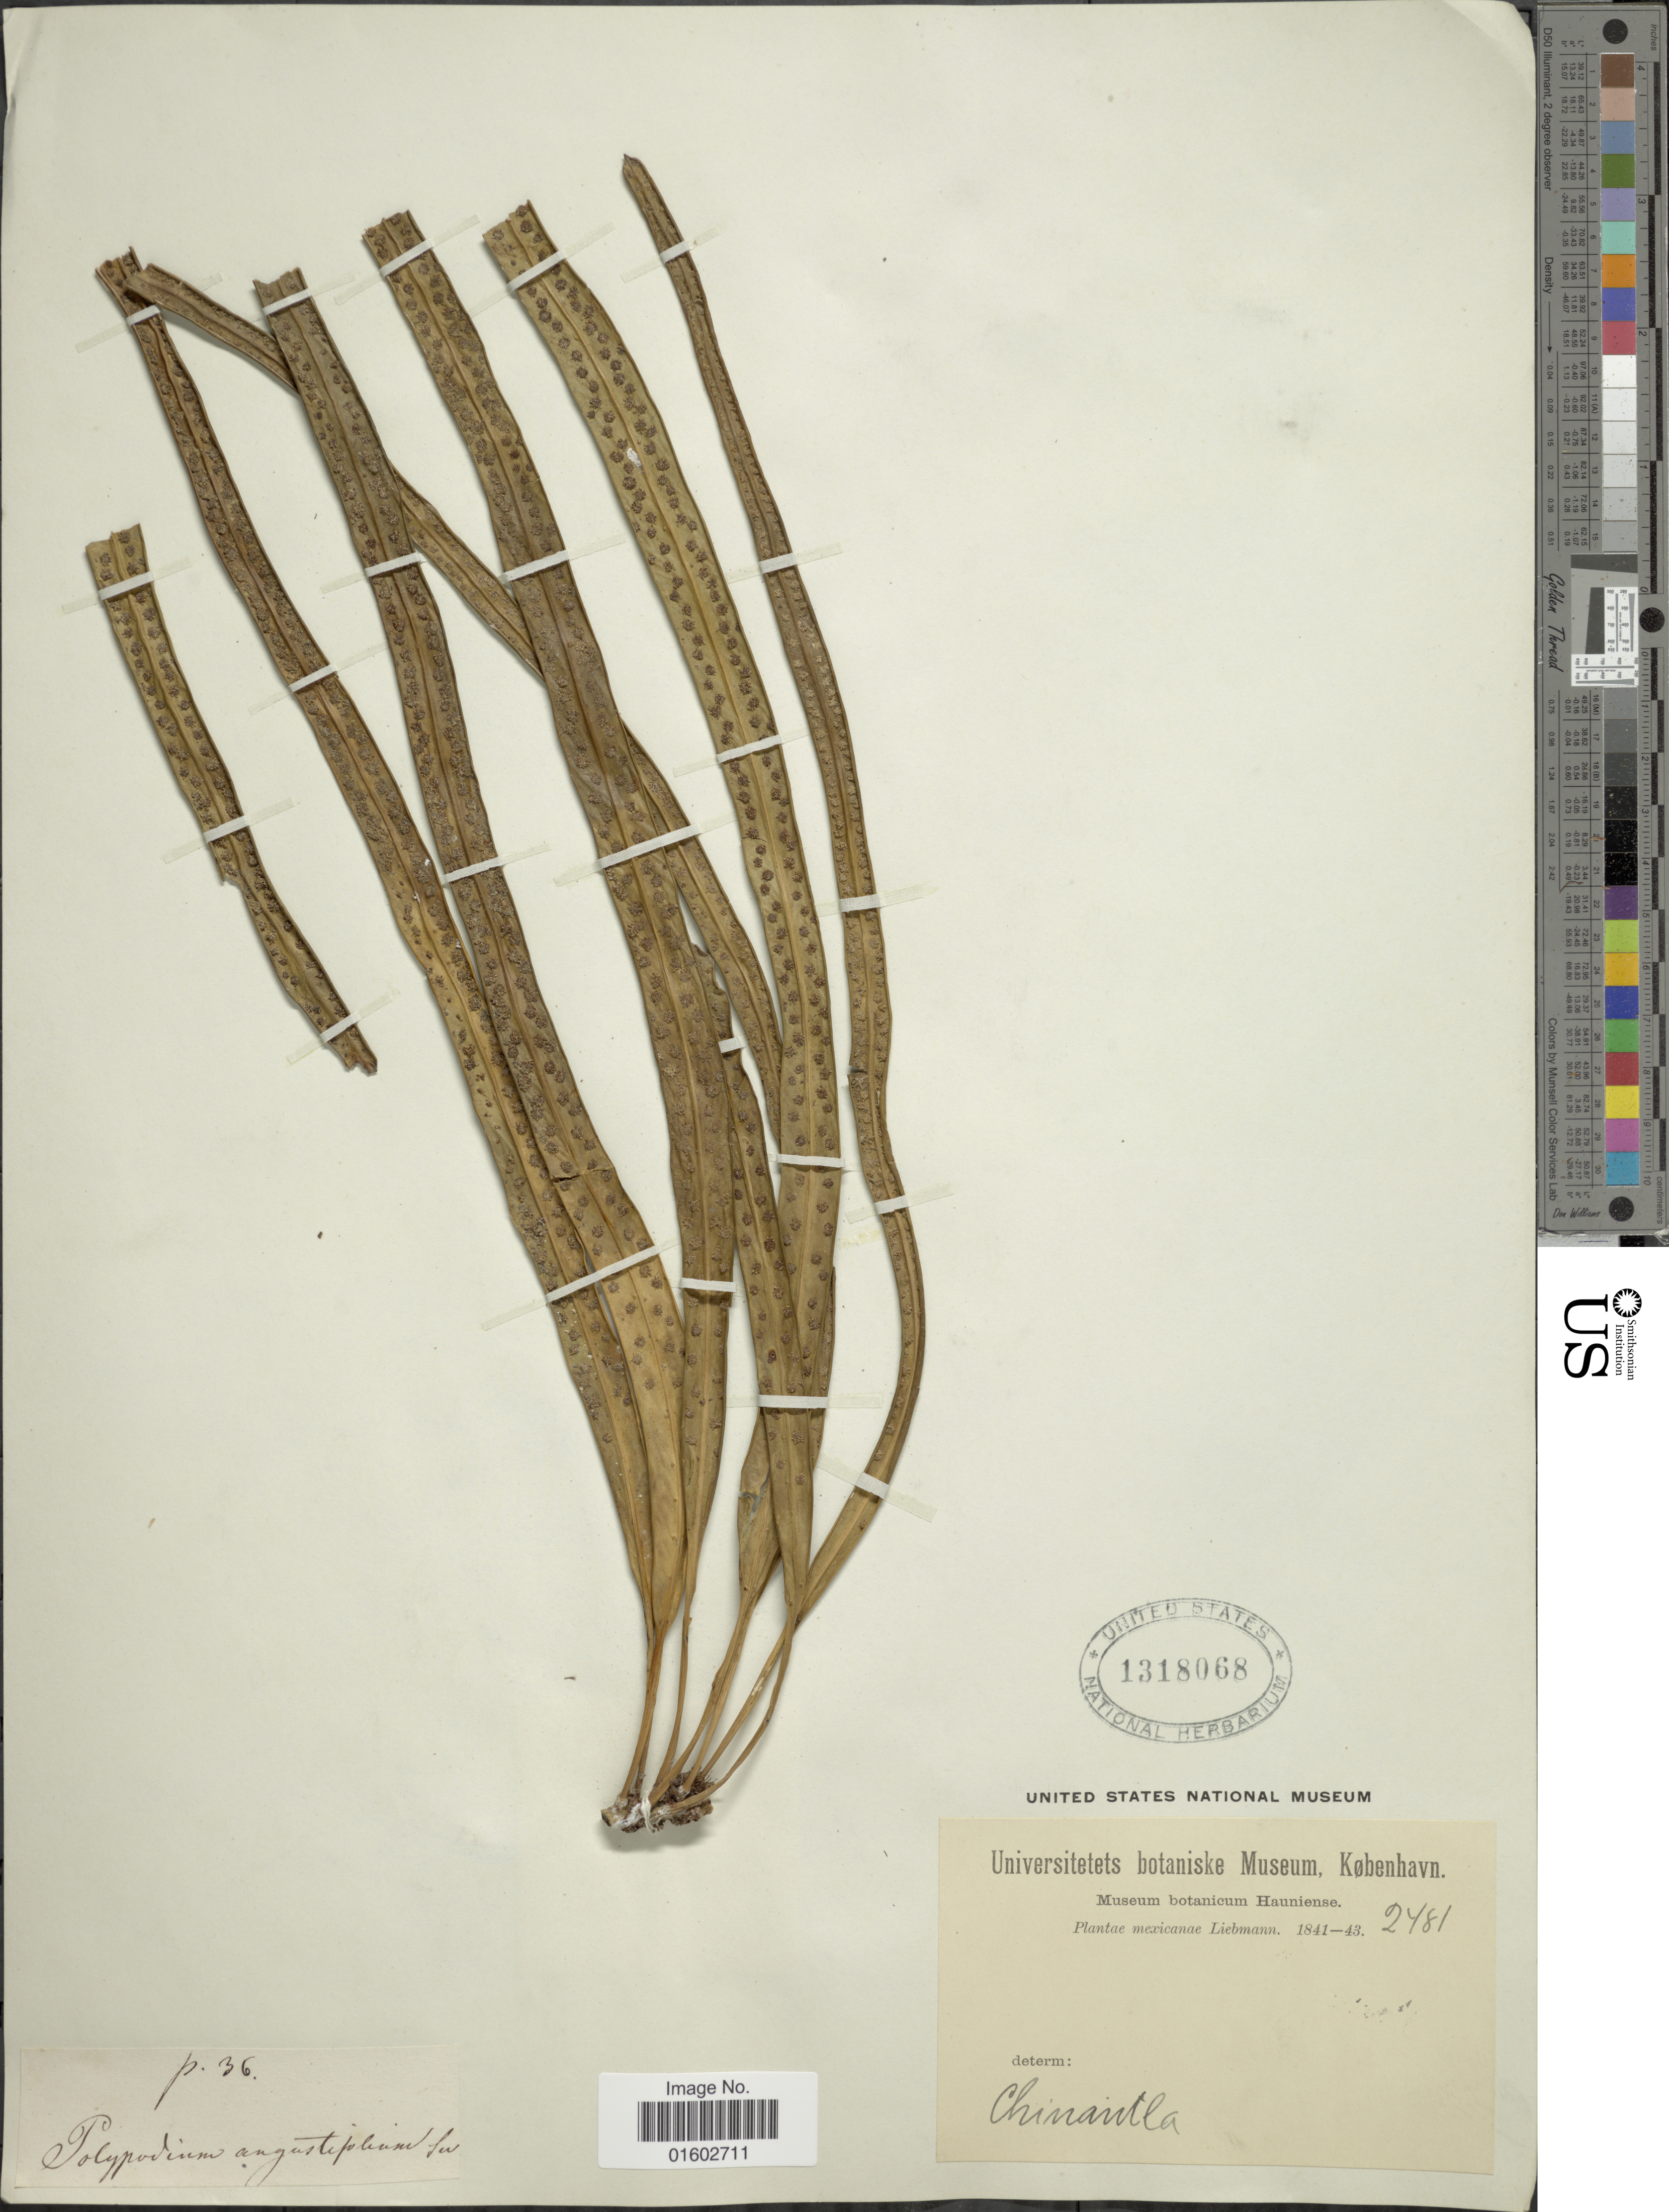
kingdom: Plantae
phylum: Tracheophyta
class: Polypodiopsida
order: Polypodiales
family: Polypodiaceae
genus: Campyloneurum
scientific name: Campyloneurum angustifolium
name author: (Sw.) Fée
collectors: Liebmann, --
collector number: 2481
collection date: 1841/1843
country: Mexico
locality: Chinantla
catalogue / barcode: US 1318068